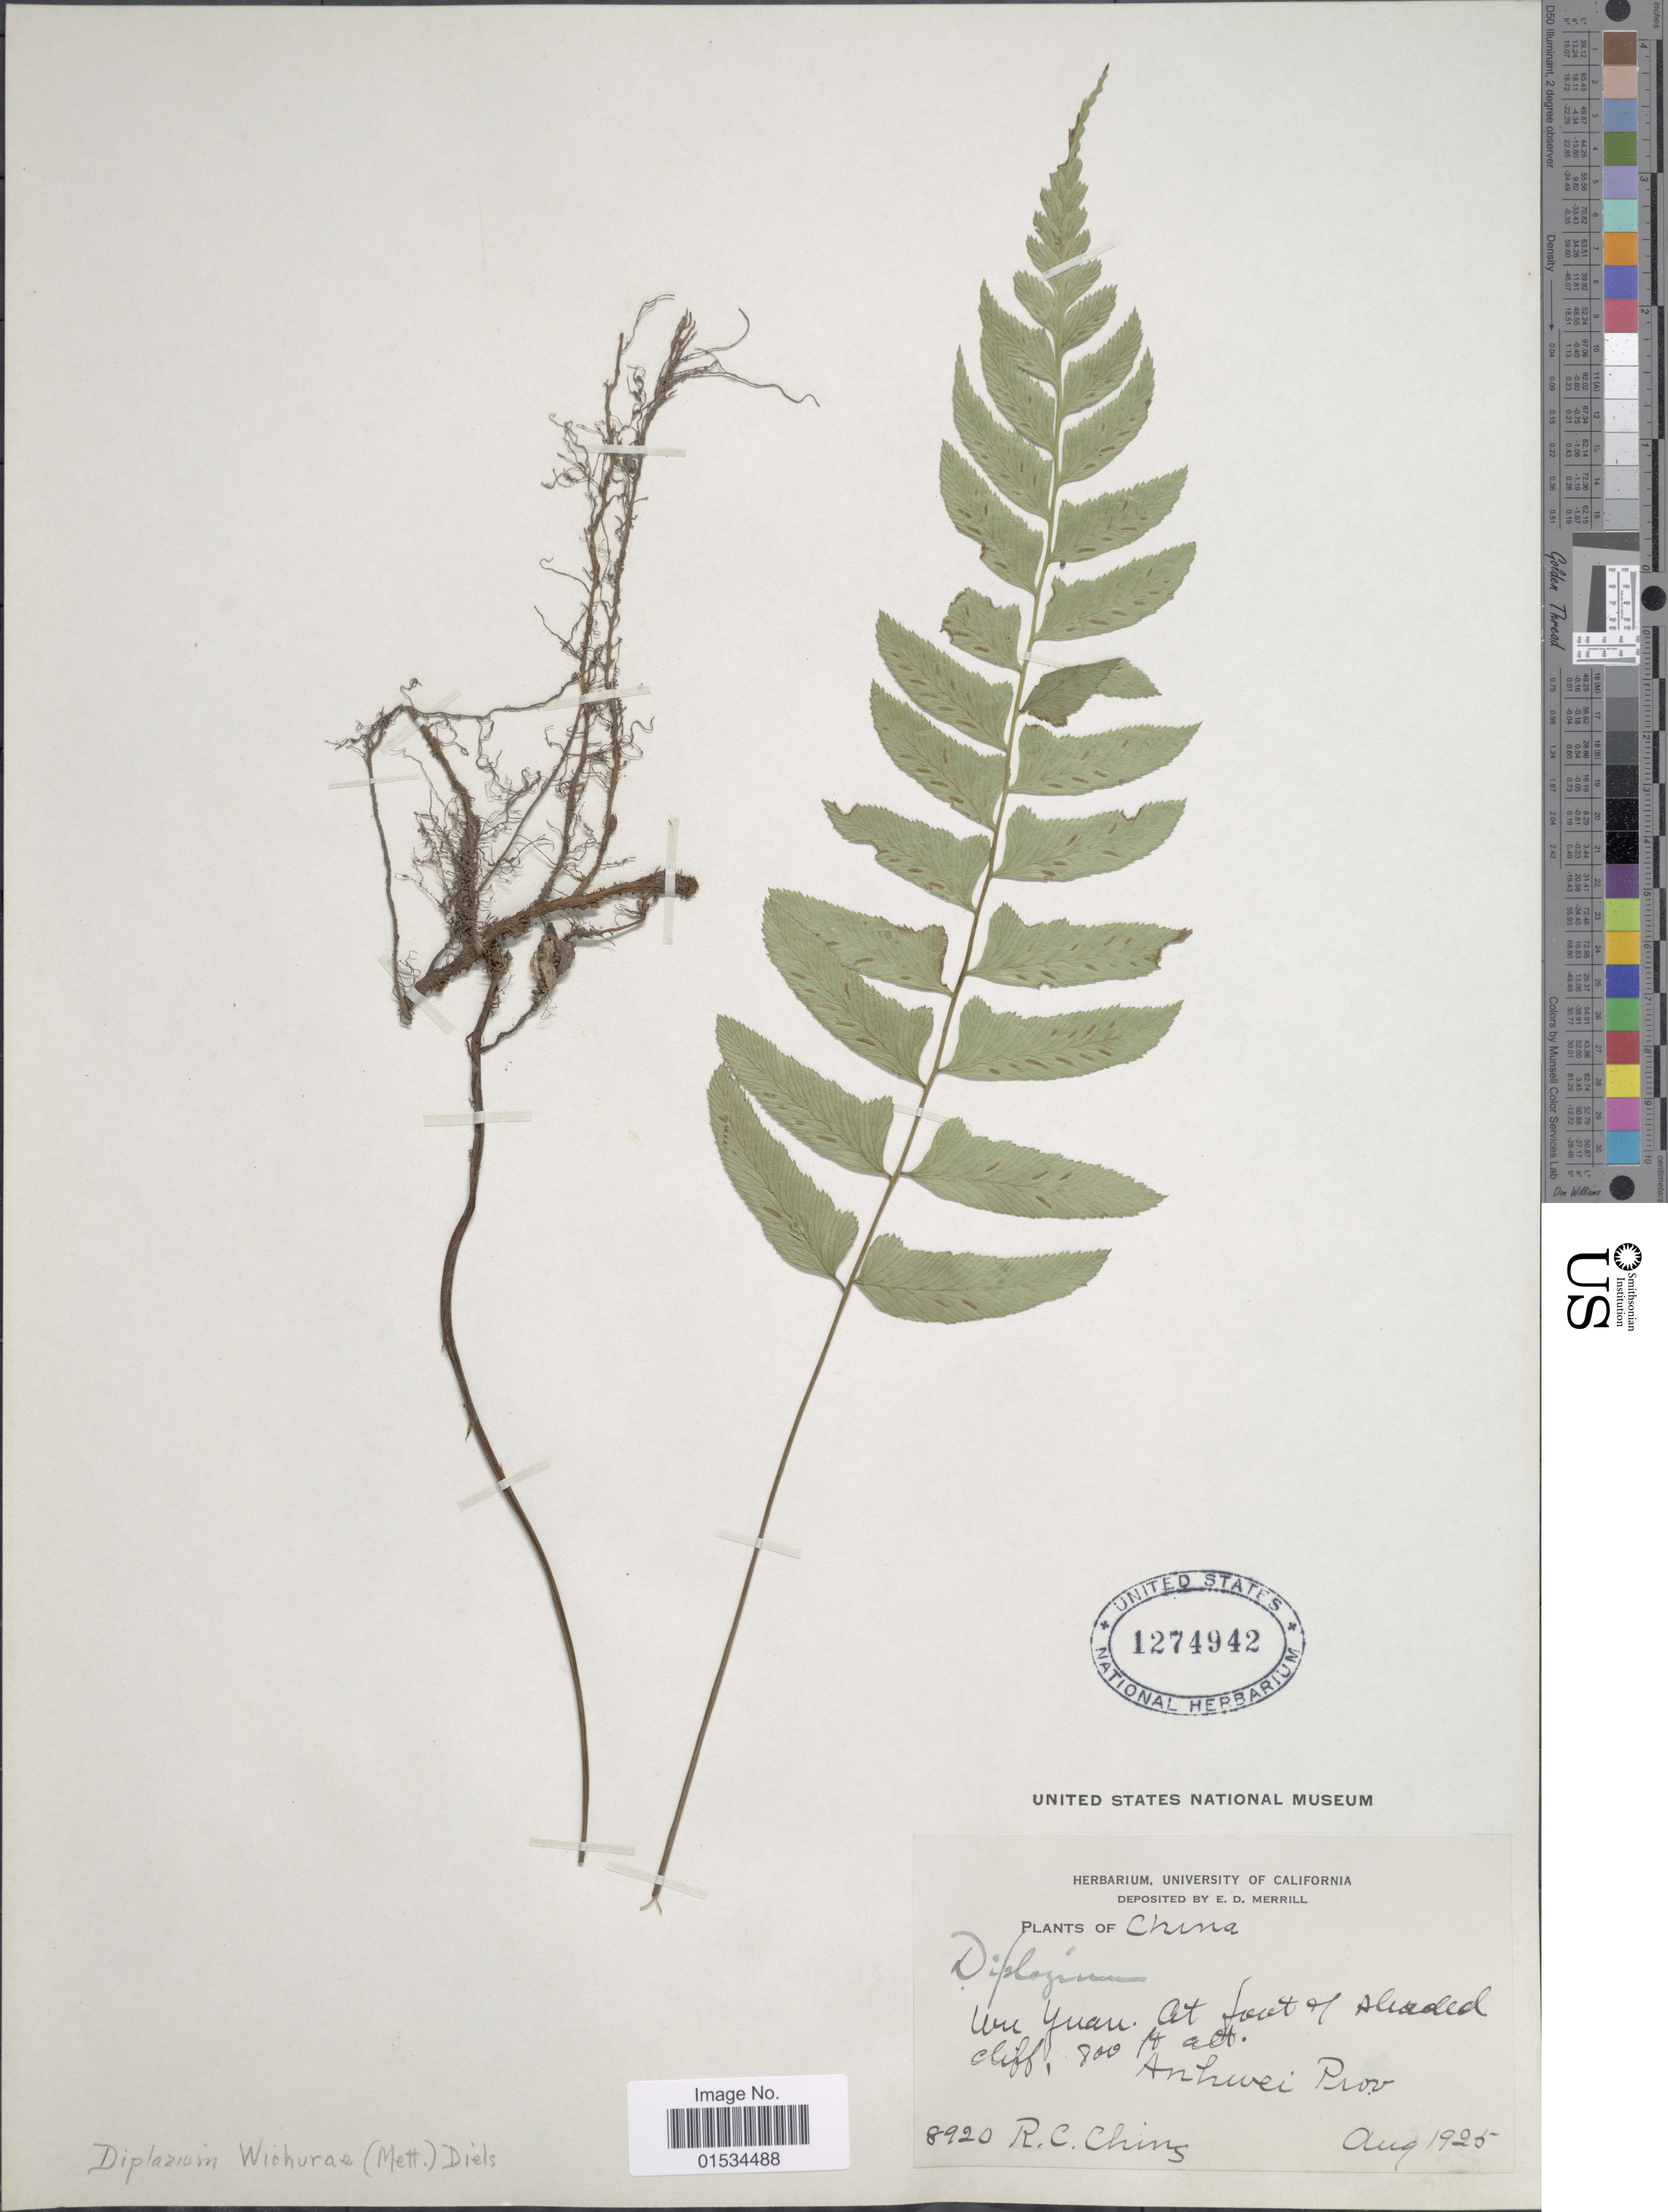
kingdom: Plantae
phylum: Tracheophyta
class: Polypodiopsida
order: Polypodiales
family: Athyriaceae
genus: Diplazium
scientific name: Diplazium wichurae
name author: (Mett.) Diels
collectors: R. C. Ching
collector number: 8920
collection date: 1925-08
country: China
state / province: Anhui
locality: Wu Yuau, at foot of shaded cliff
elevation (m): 244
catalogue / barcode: US 1274942